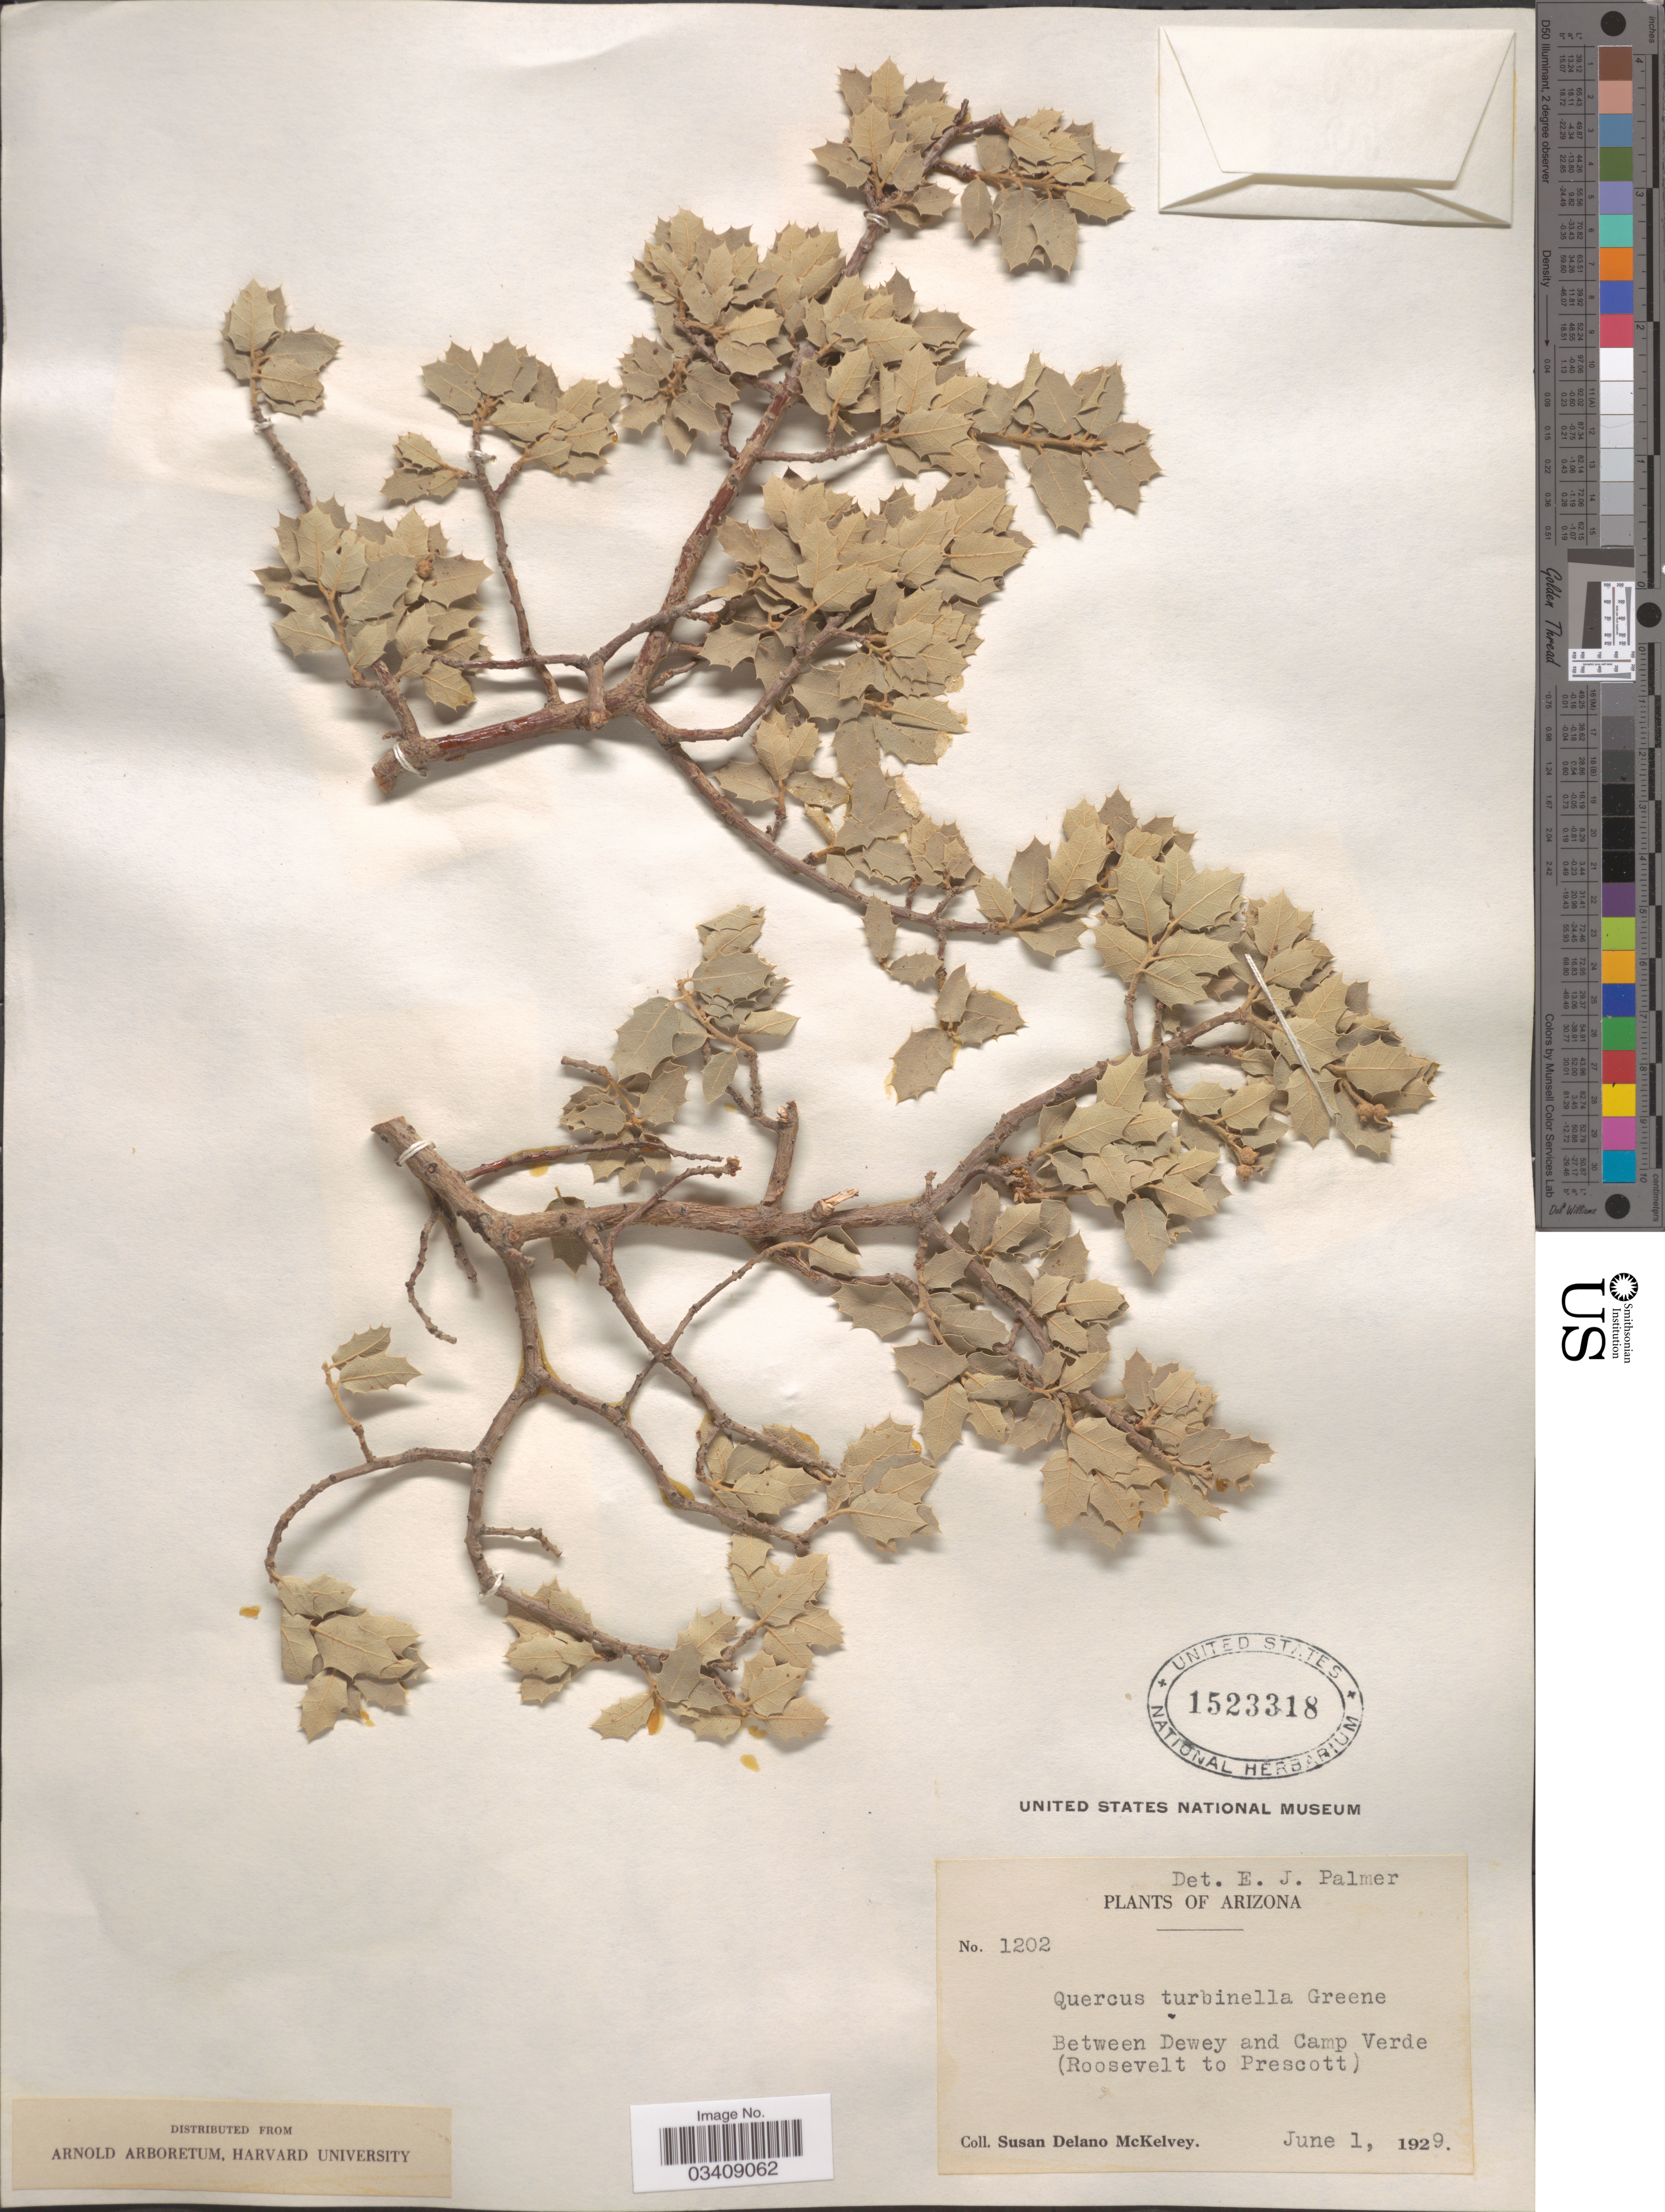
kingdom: Plantae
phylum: Tracheophyta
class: Magnoliopsida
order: Fagales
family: Fagaceae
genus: Quercus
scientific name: Quercus turbinella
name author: Greene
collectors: S. A. McKelvey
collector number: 1202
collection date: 1929-06-01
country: United States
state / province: Arizona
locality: Between Dewey and Camp Verde (Roosevelt to Prescott).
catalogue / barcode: US 1523318